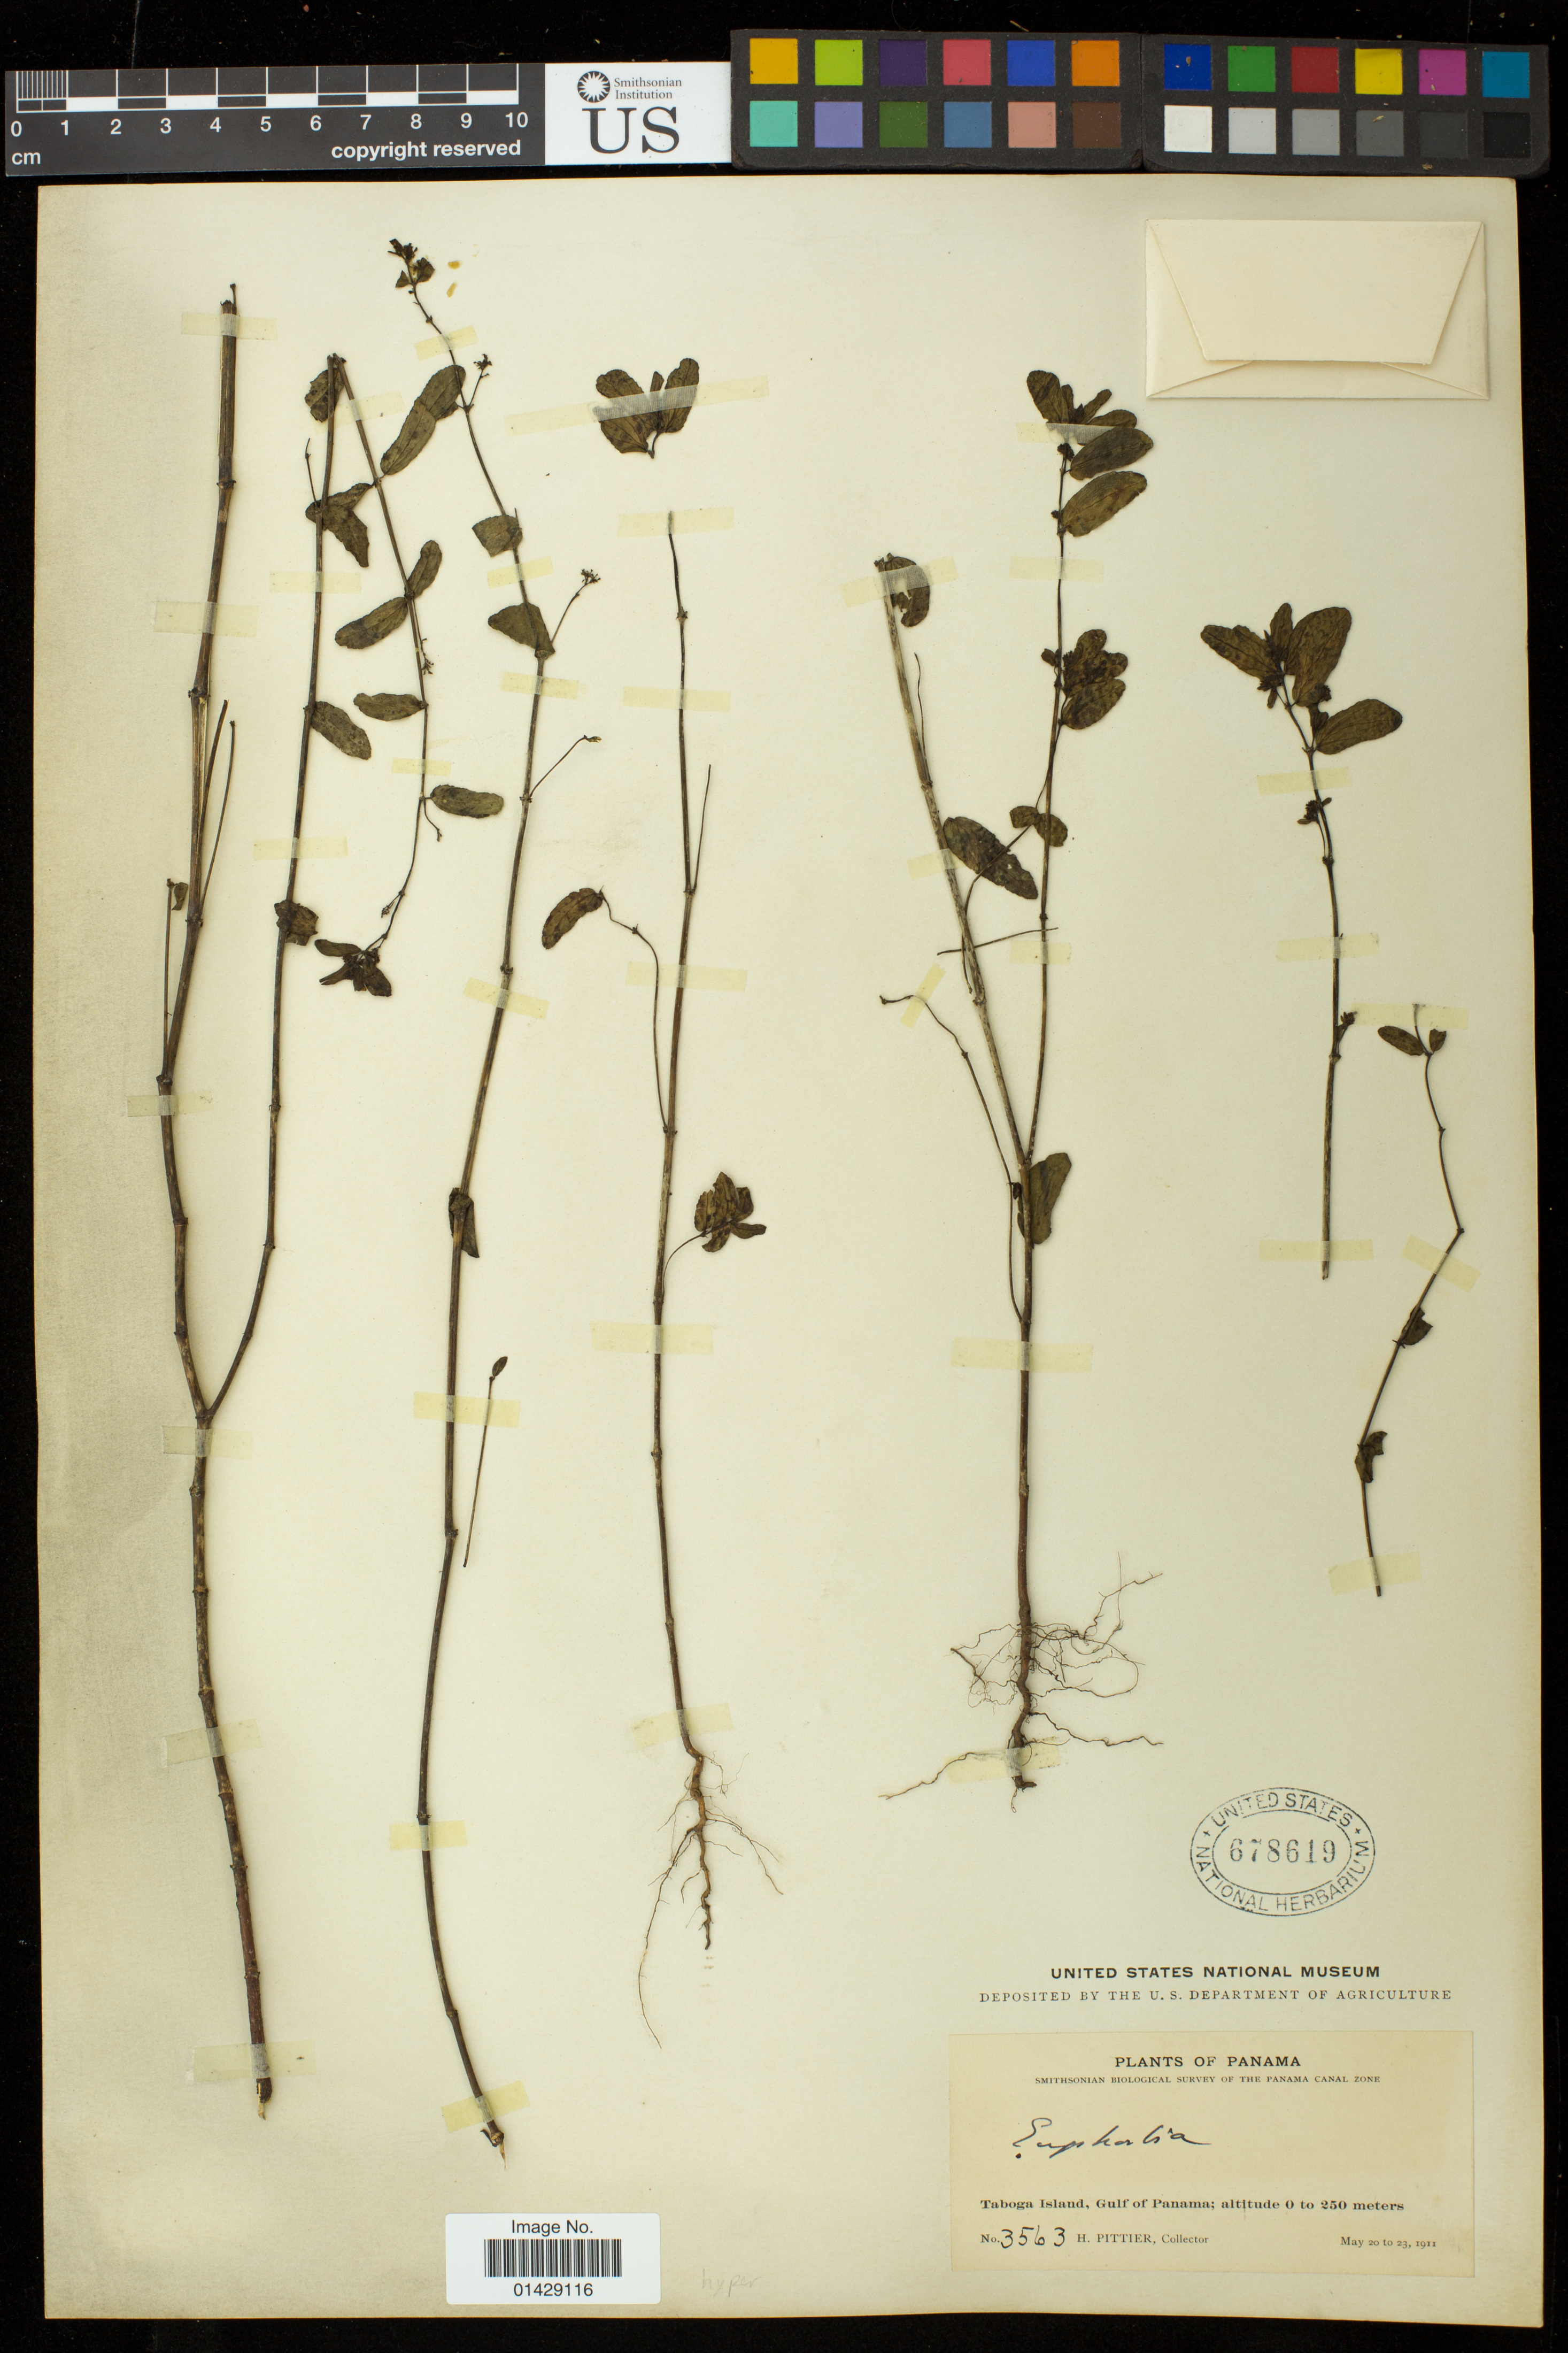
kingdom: Plantae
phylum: Tracheophyta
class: Magnoliopsida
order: Malpighiales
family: Euphorbiaceae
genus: Euphorbia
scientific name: Euphorbia hypericifolia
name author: L.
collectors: H. F. Pittier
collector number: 3563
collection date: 1911-05-20/1911-05-23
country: Panama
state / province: Panamá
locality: Taboga Island, Gulf of Panama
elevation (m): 0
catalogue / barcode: US 678619